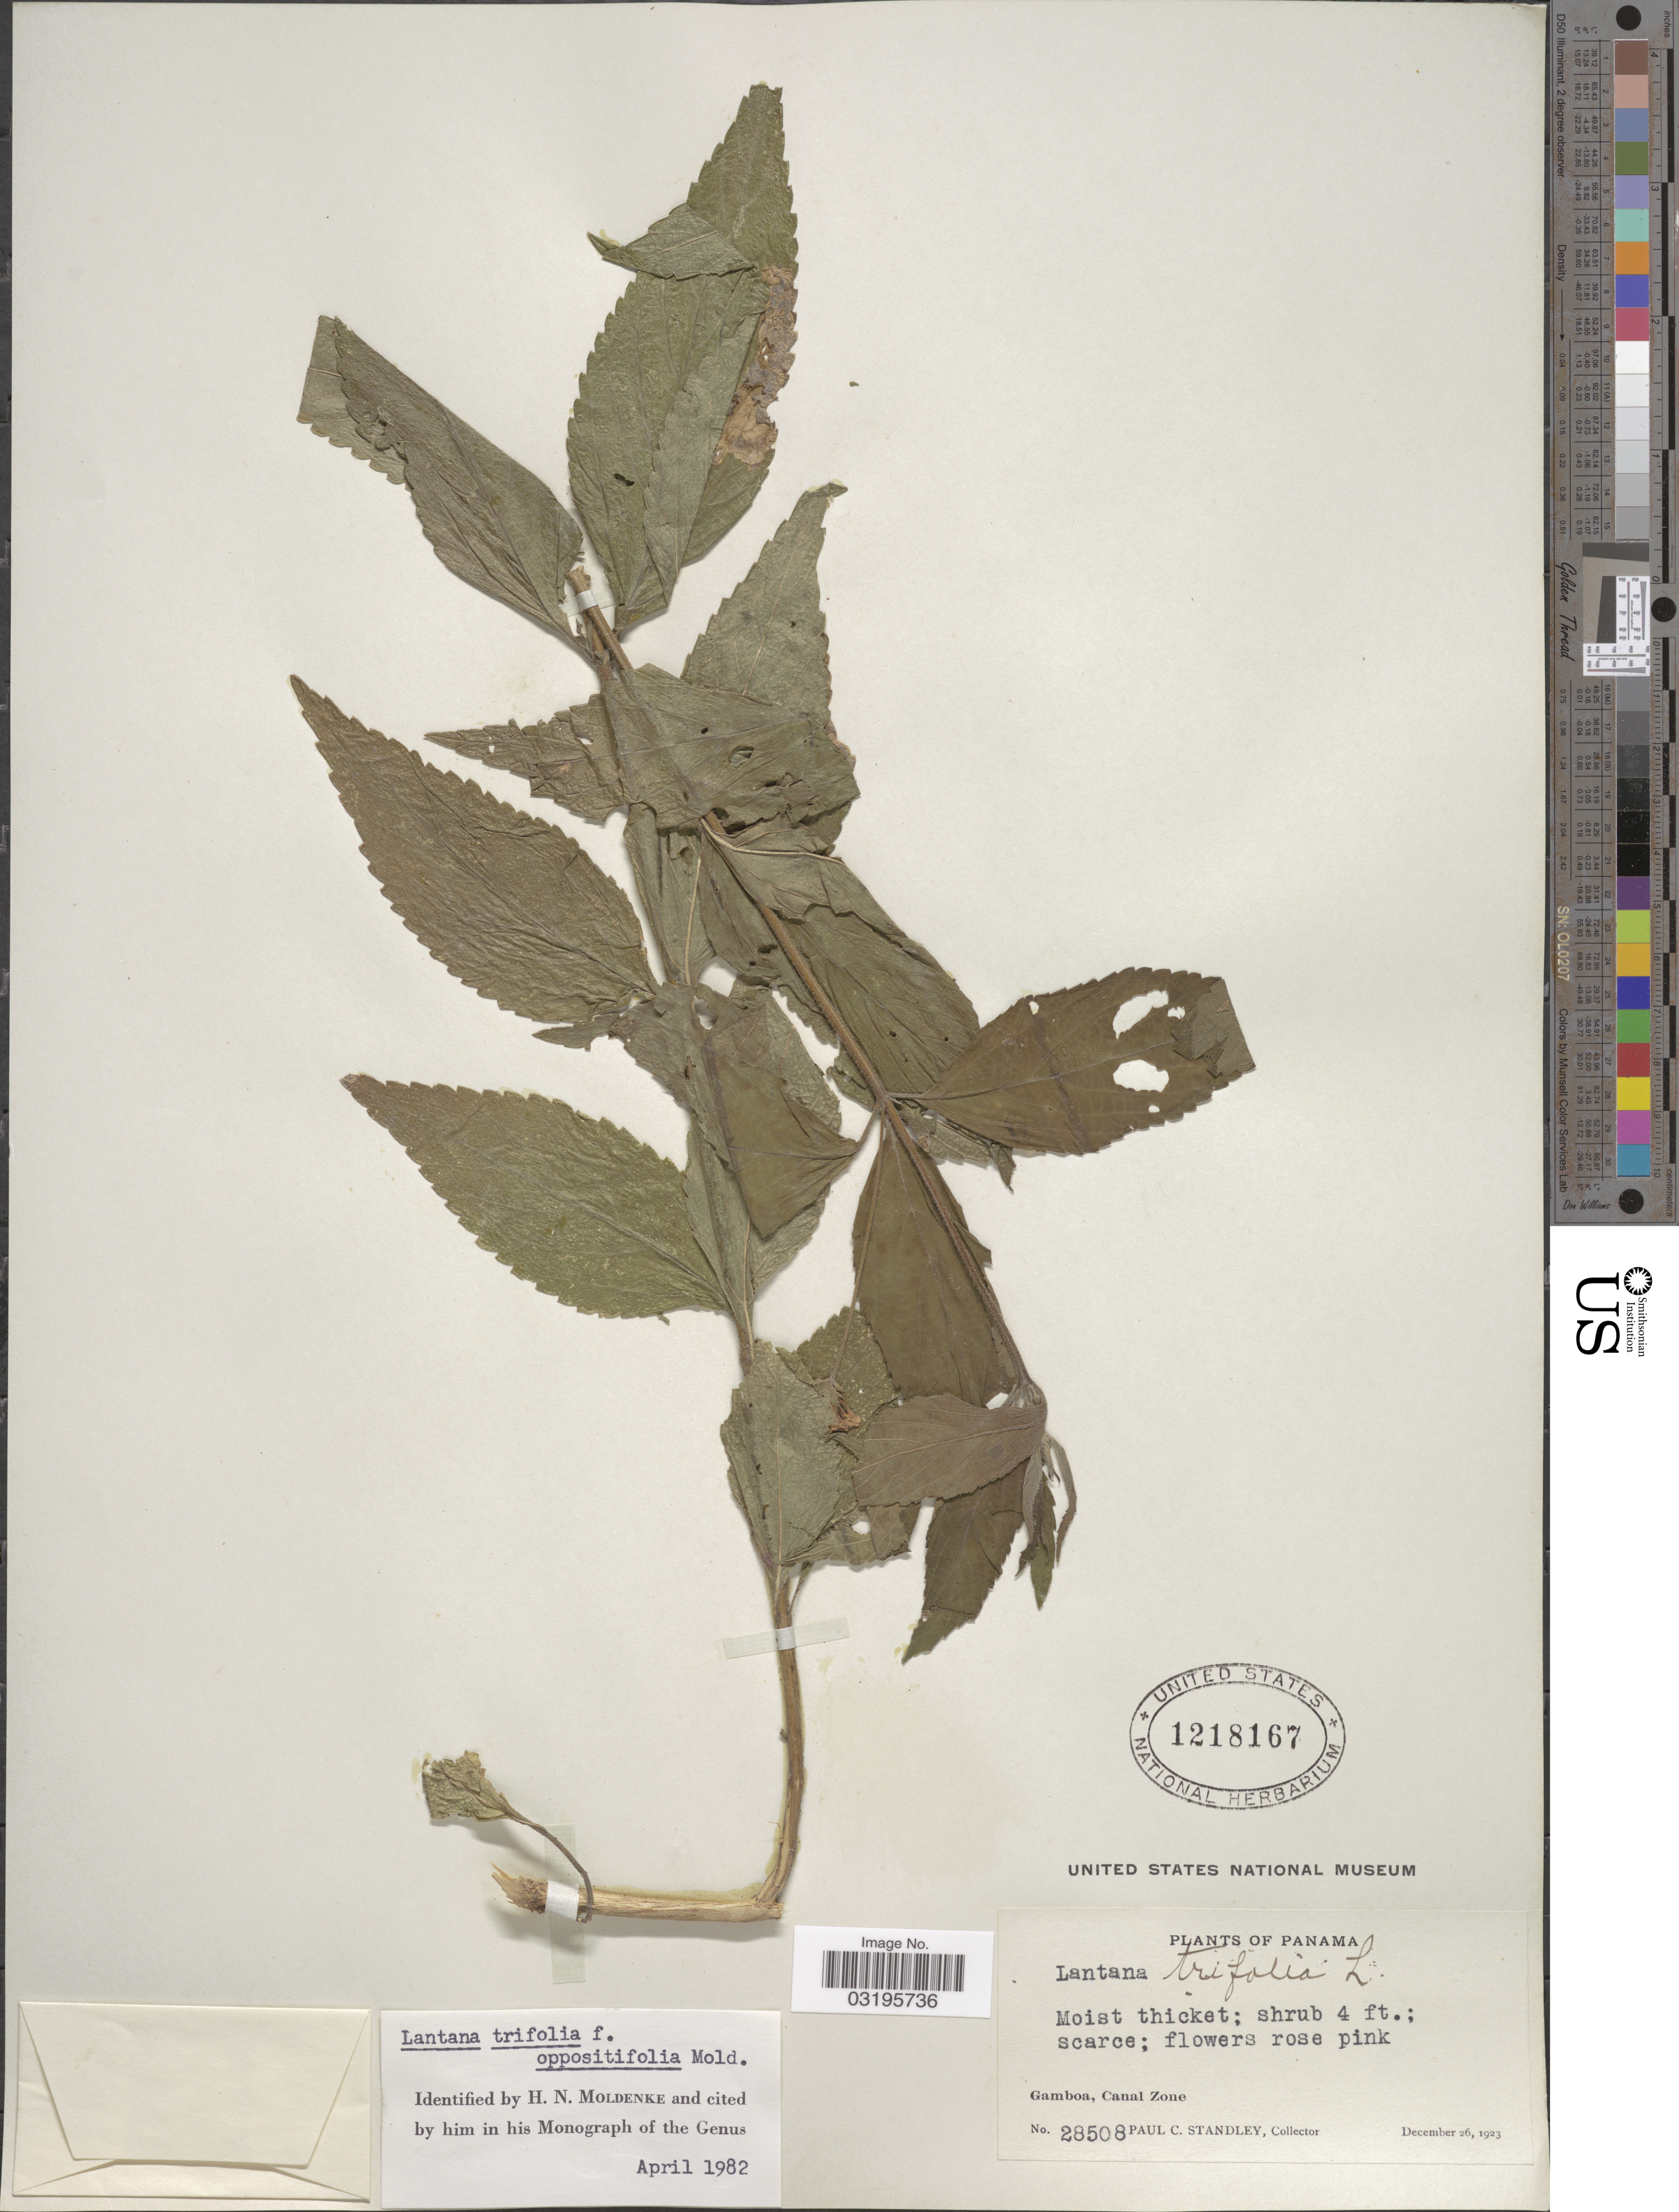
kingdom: Plantae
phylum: Tracheophyta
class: Magnoliopsida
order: Lamiales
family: Verbenaceae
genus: Lantana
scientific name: Lantana trifolia f. oppositifolia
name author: Moldenke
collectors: P. C. Standley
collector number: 28508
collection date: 1923-12-26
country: Panama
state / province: Colón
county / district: Canal Zone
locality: Gamboa, Canal Zone.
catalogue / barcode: US 1218167